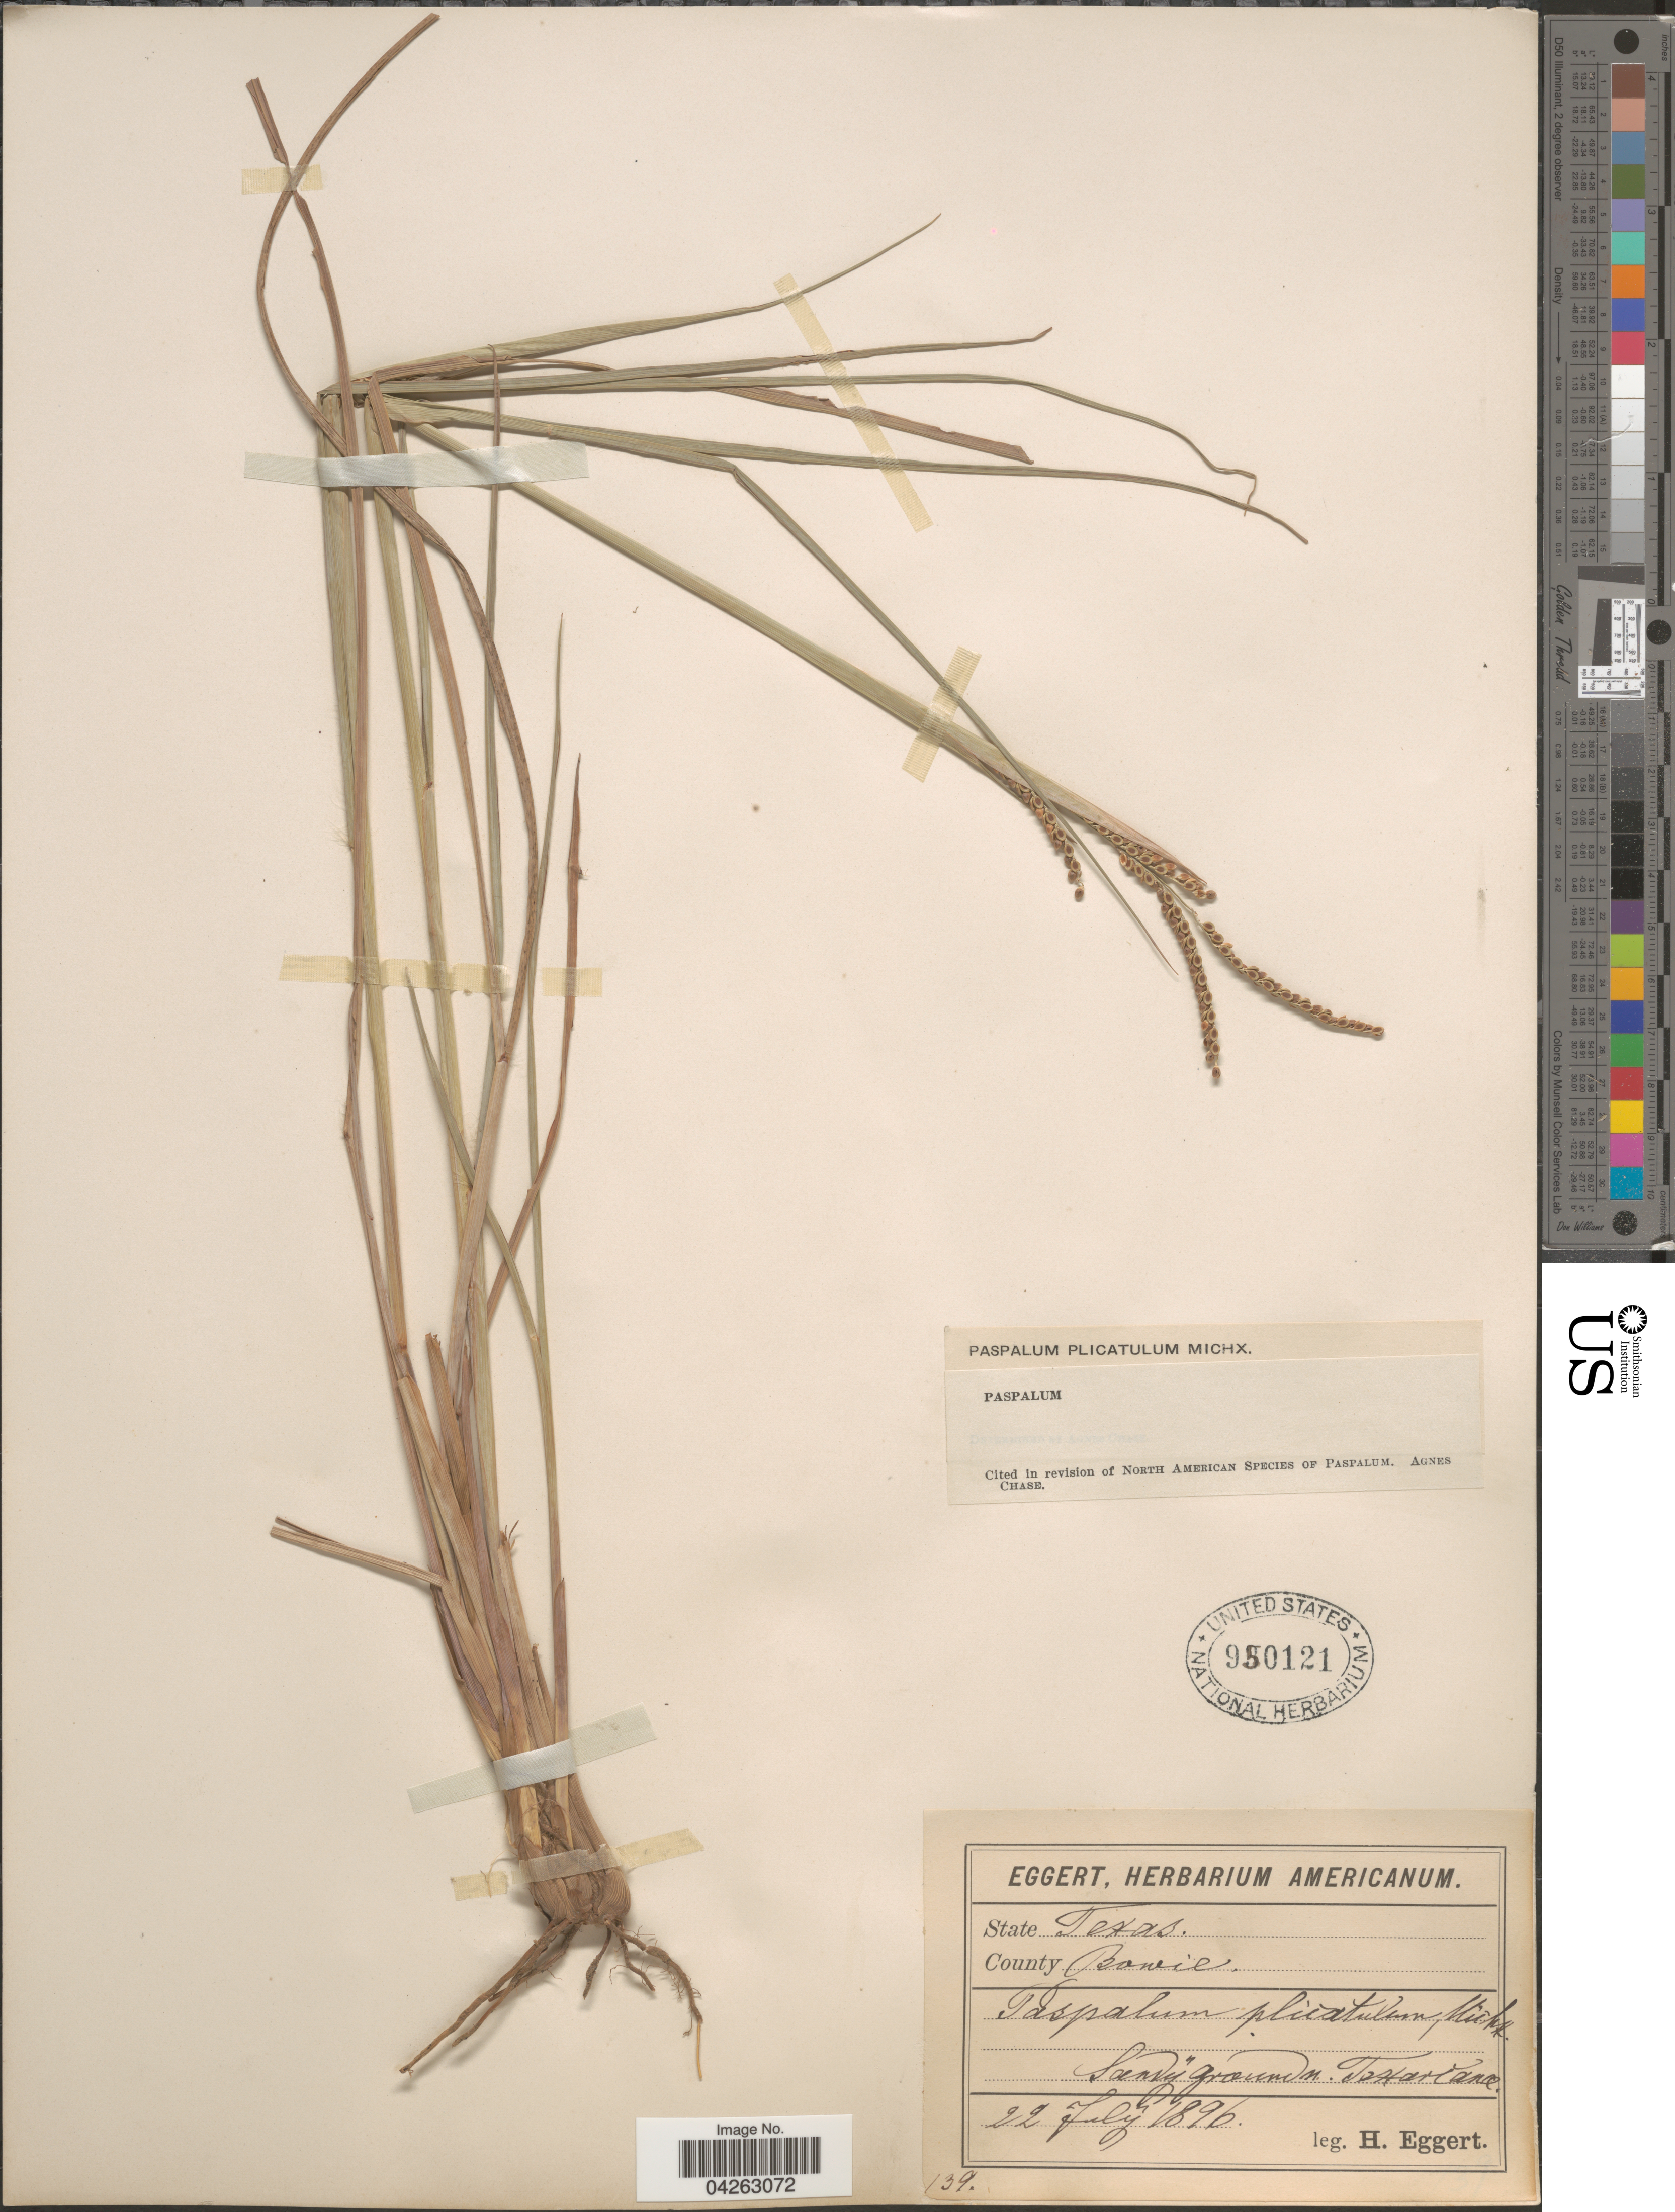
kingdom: Plantae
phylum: Tracheophyta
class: Liliopsida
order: Poales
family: Poaceae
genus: Paspalum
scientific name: Paspalum plicatulum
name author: Michx.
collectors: H. Eggert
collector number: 139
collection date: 1896-07-22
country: United States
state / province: Texas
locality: County Bowie. Texastanæ.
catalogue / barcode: US 950121